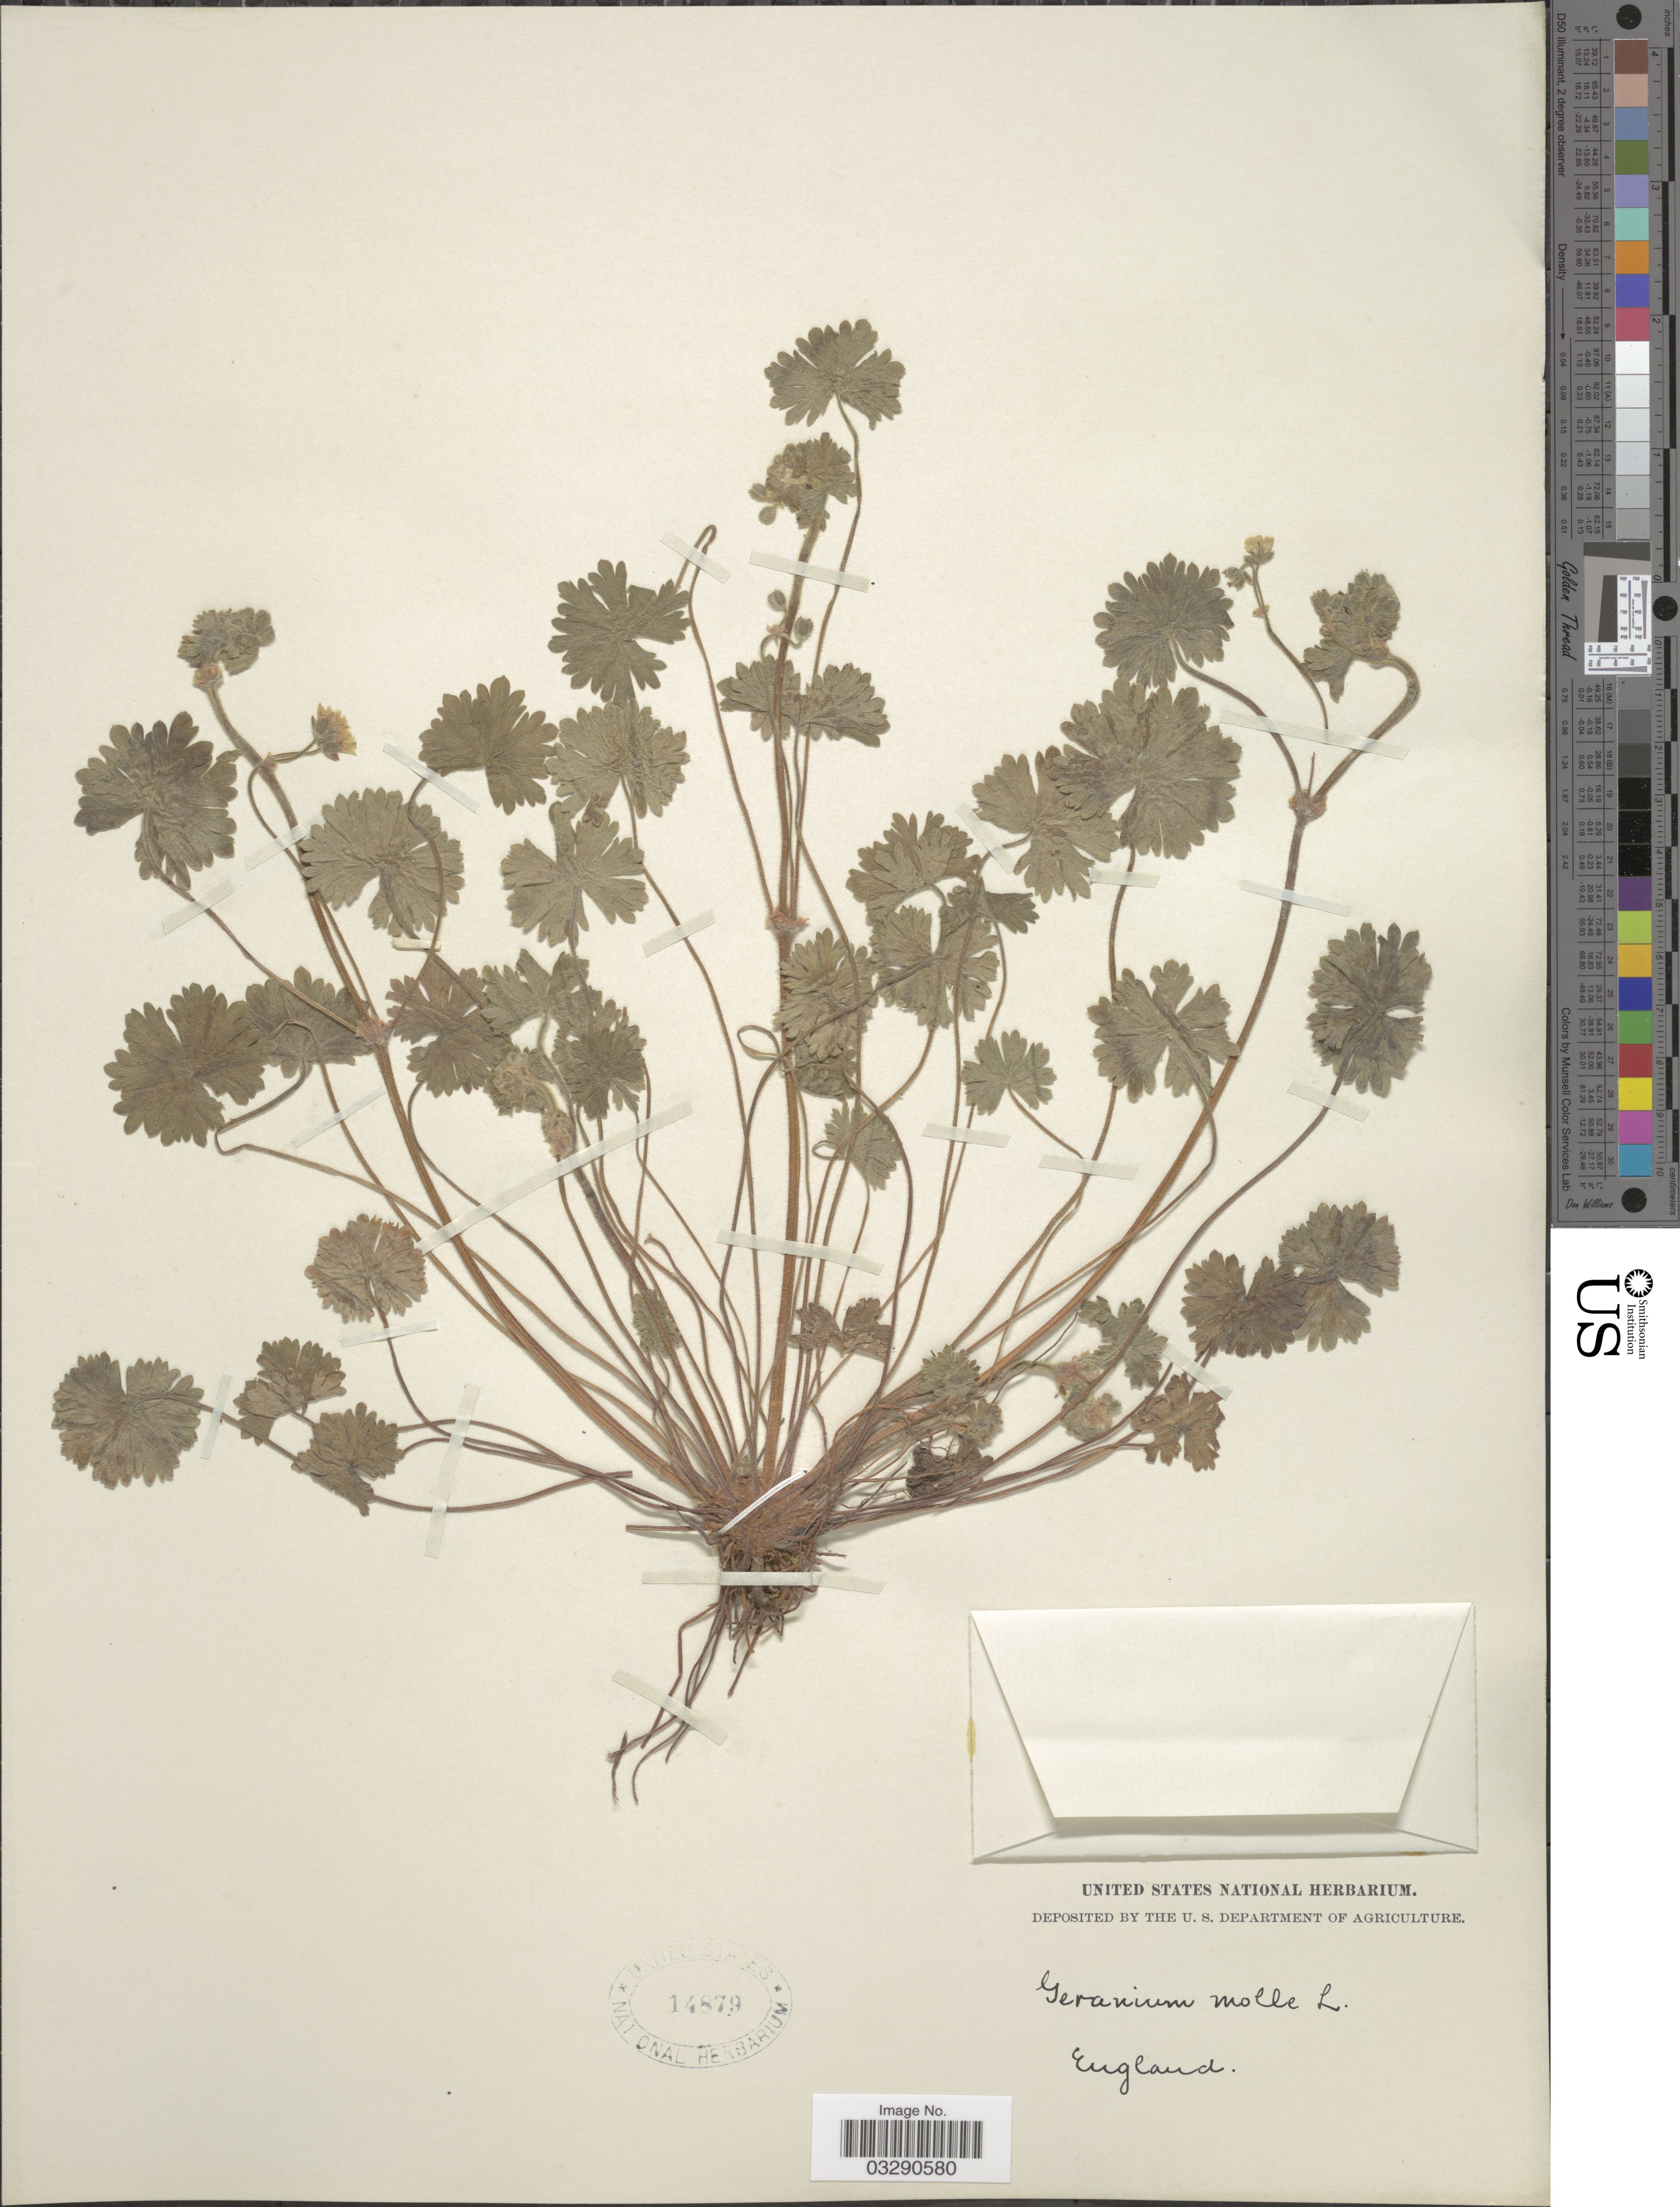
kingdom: Plantae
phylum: Tracheophyta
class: Magnoliopsida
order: Geraniales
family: Geraniaceae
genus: Geranium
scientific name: Geranium molle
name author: L.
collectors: ex herb. United States National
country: United Kingdom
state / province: England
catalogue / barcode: US 14879